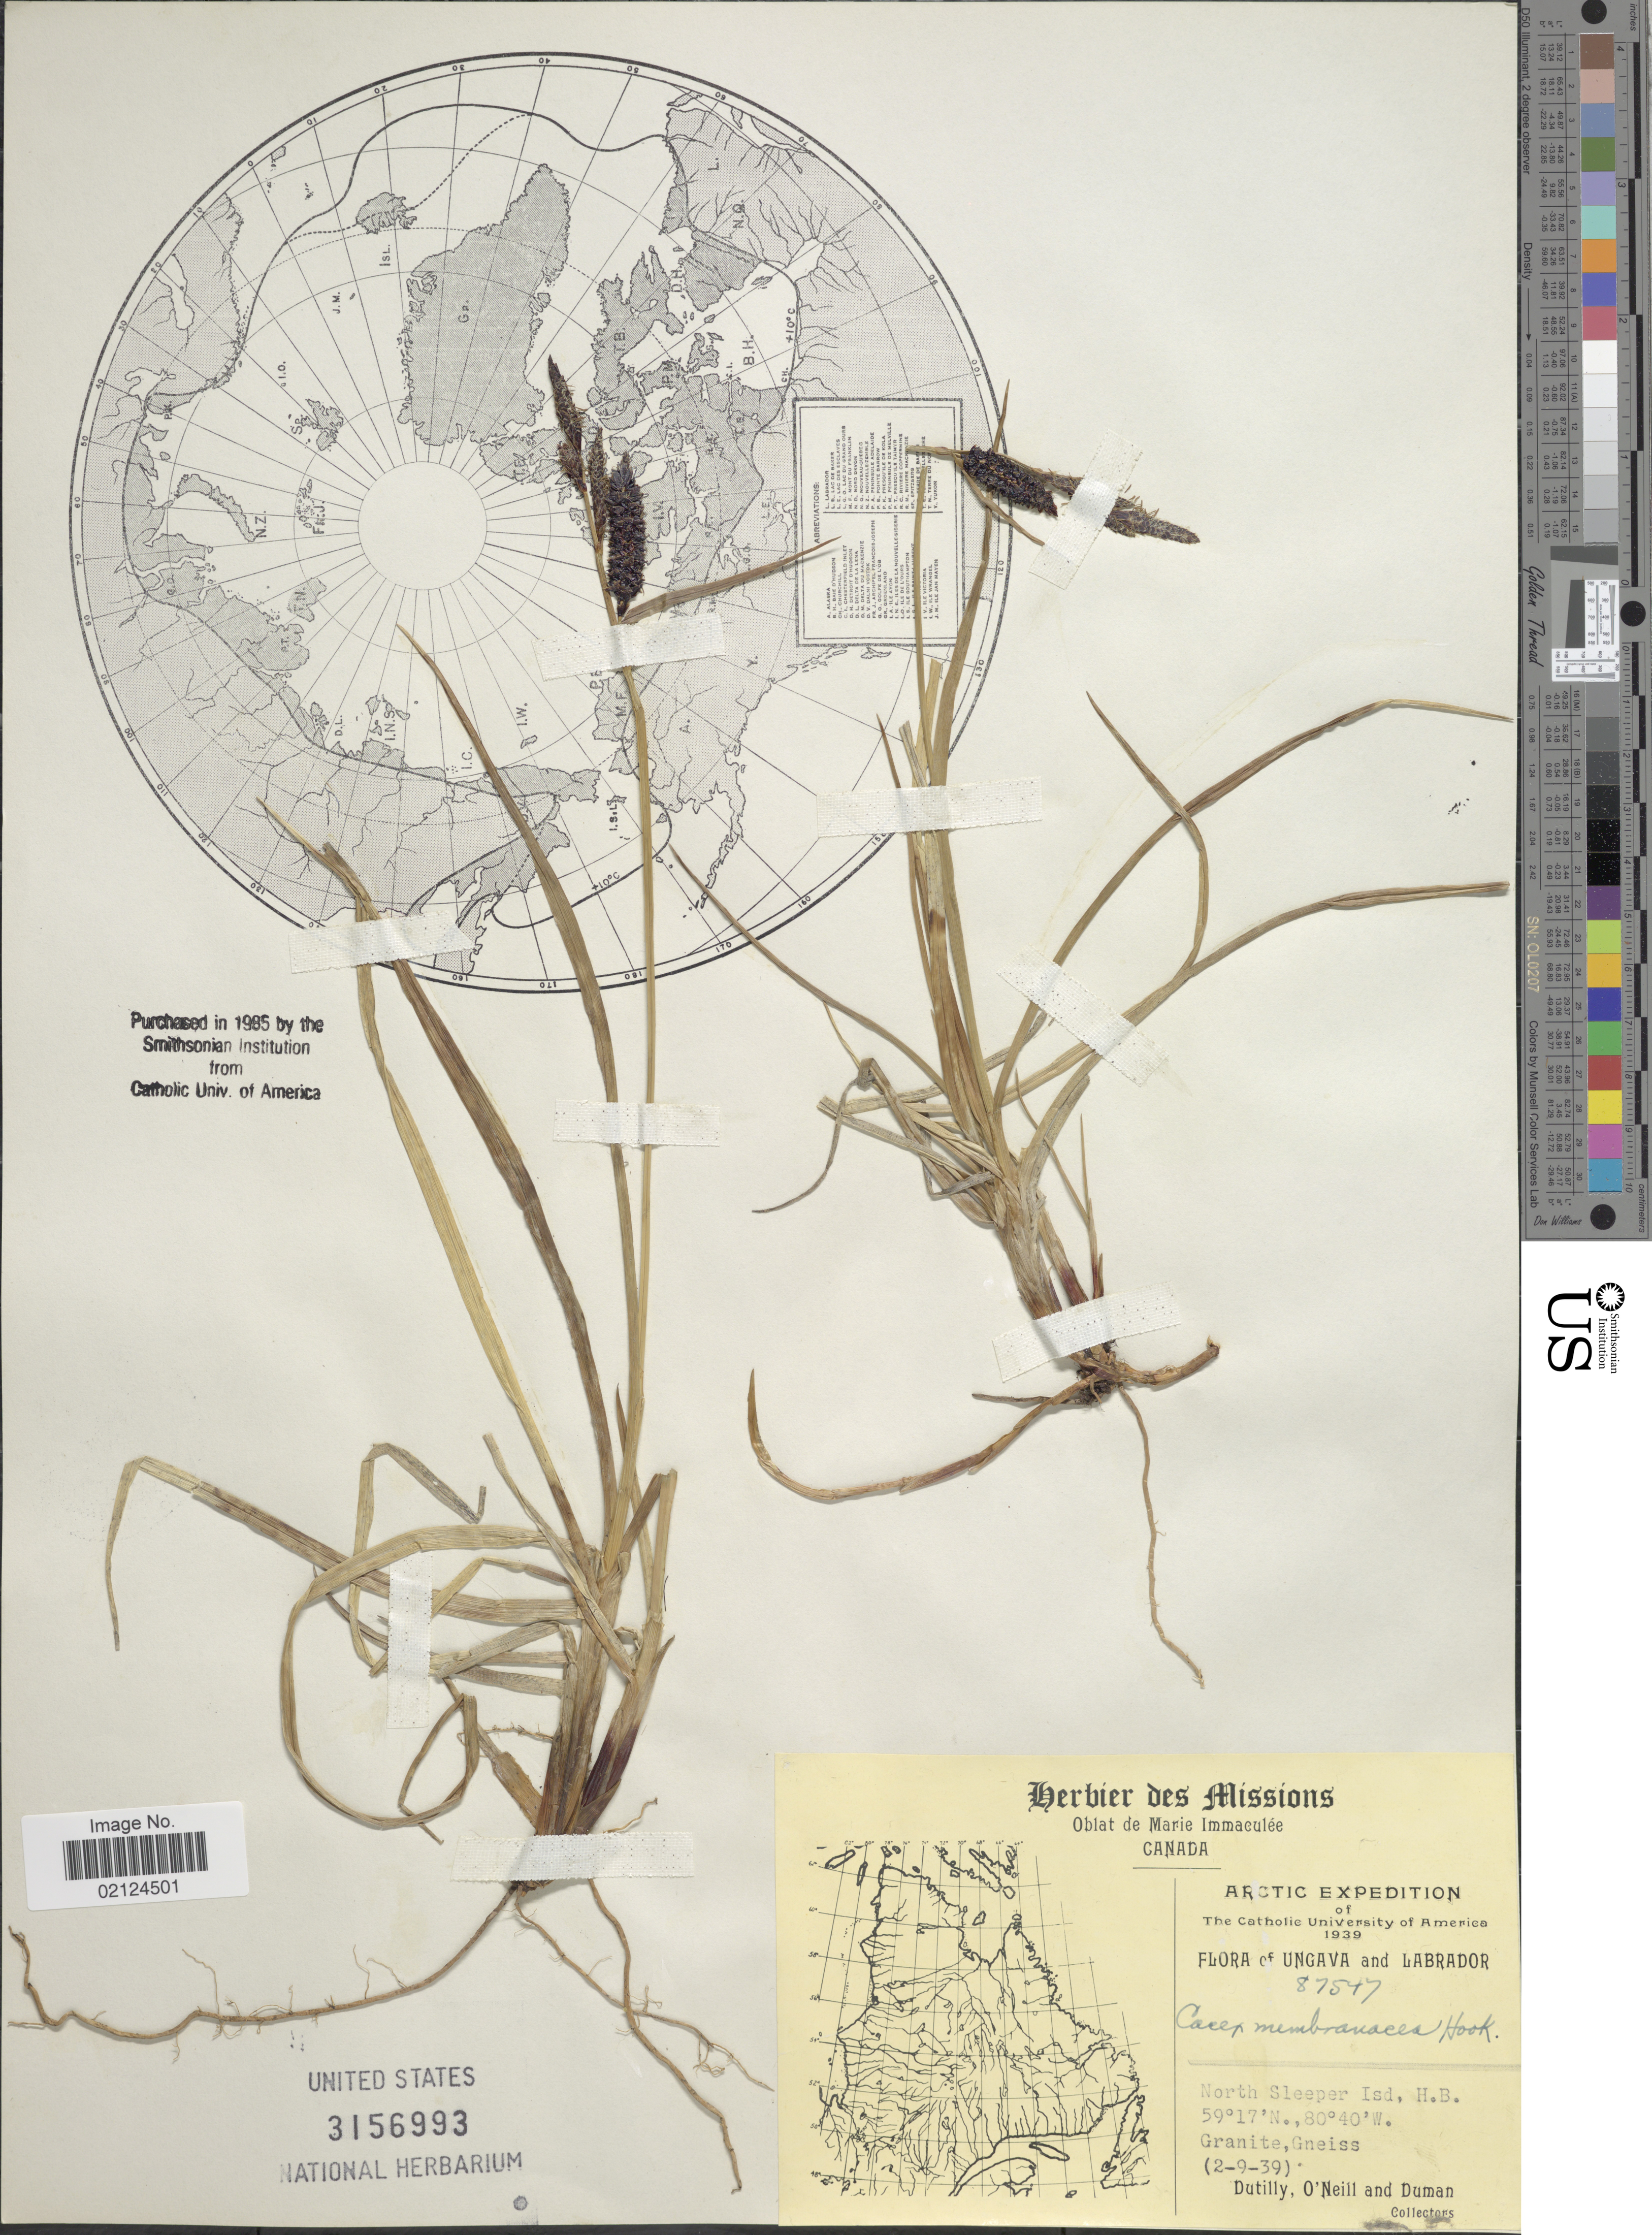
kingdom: Plantae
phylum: Tracheophyta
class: Liliopsida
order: Poales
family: Cyperaceae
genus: Carex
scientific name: Carex membranacea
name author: Hook.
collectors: -. Dutilly, O' Neill & -. Duman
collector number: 87547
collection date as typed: Transcribed d/m/y: 2/9/39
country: Canada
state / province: Newfoundland and Labrador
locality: Ungava and Labrador, North Sleeper Isd. H. B. Arctic.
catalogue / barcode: US 3156993